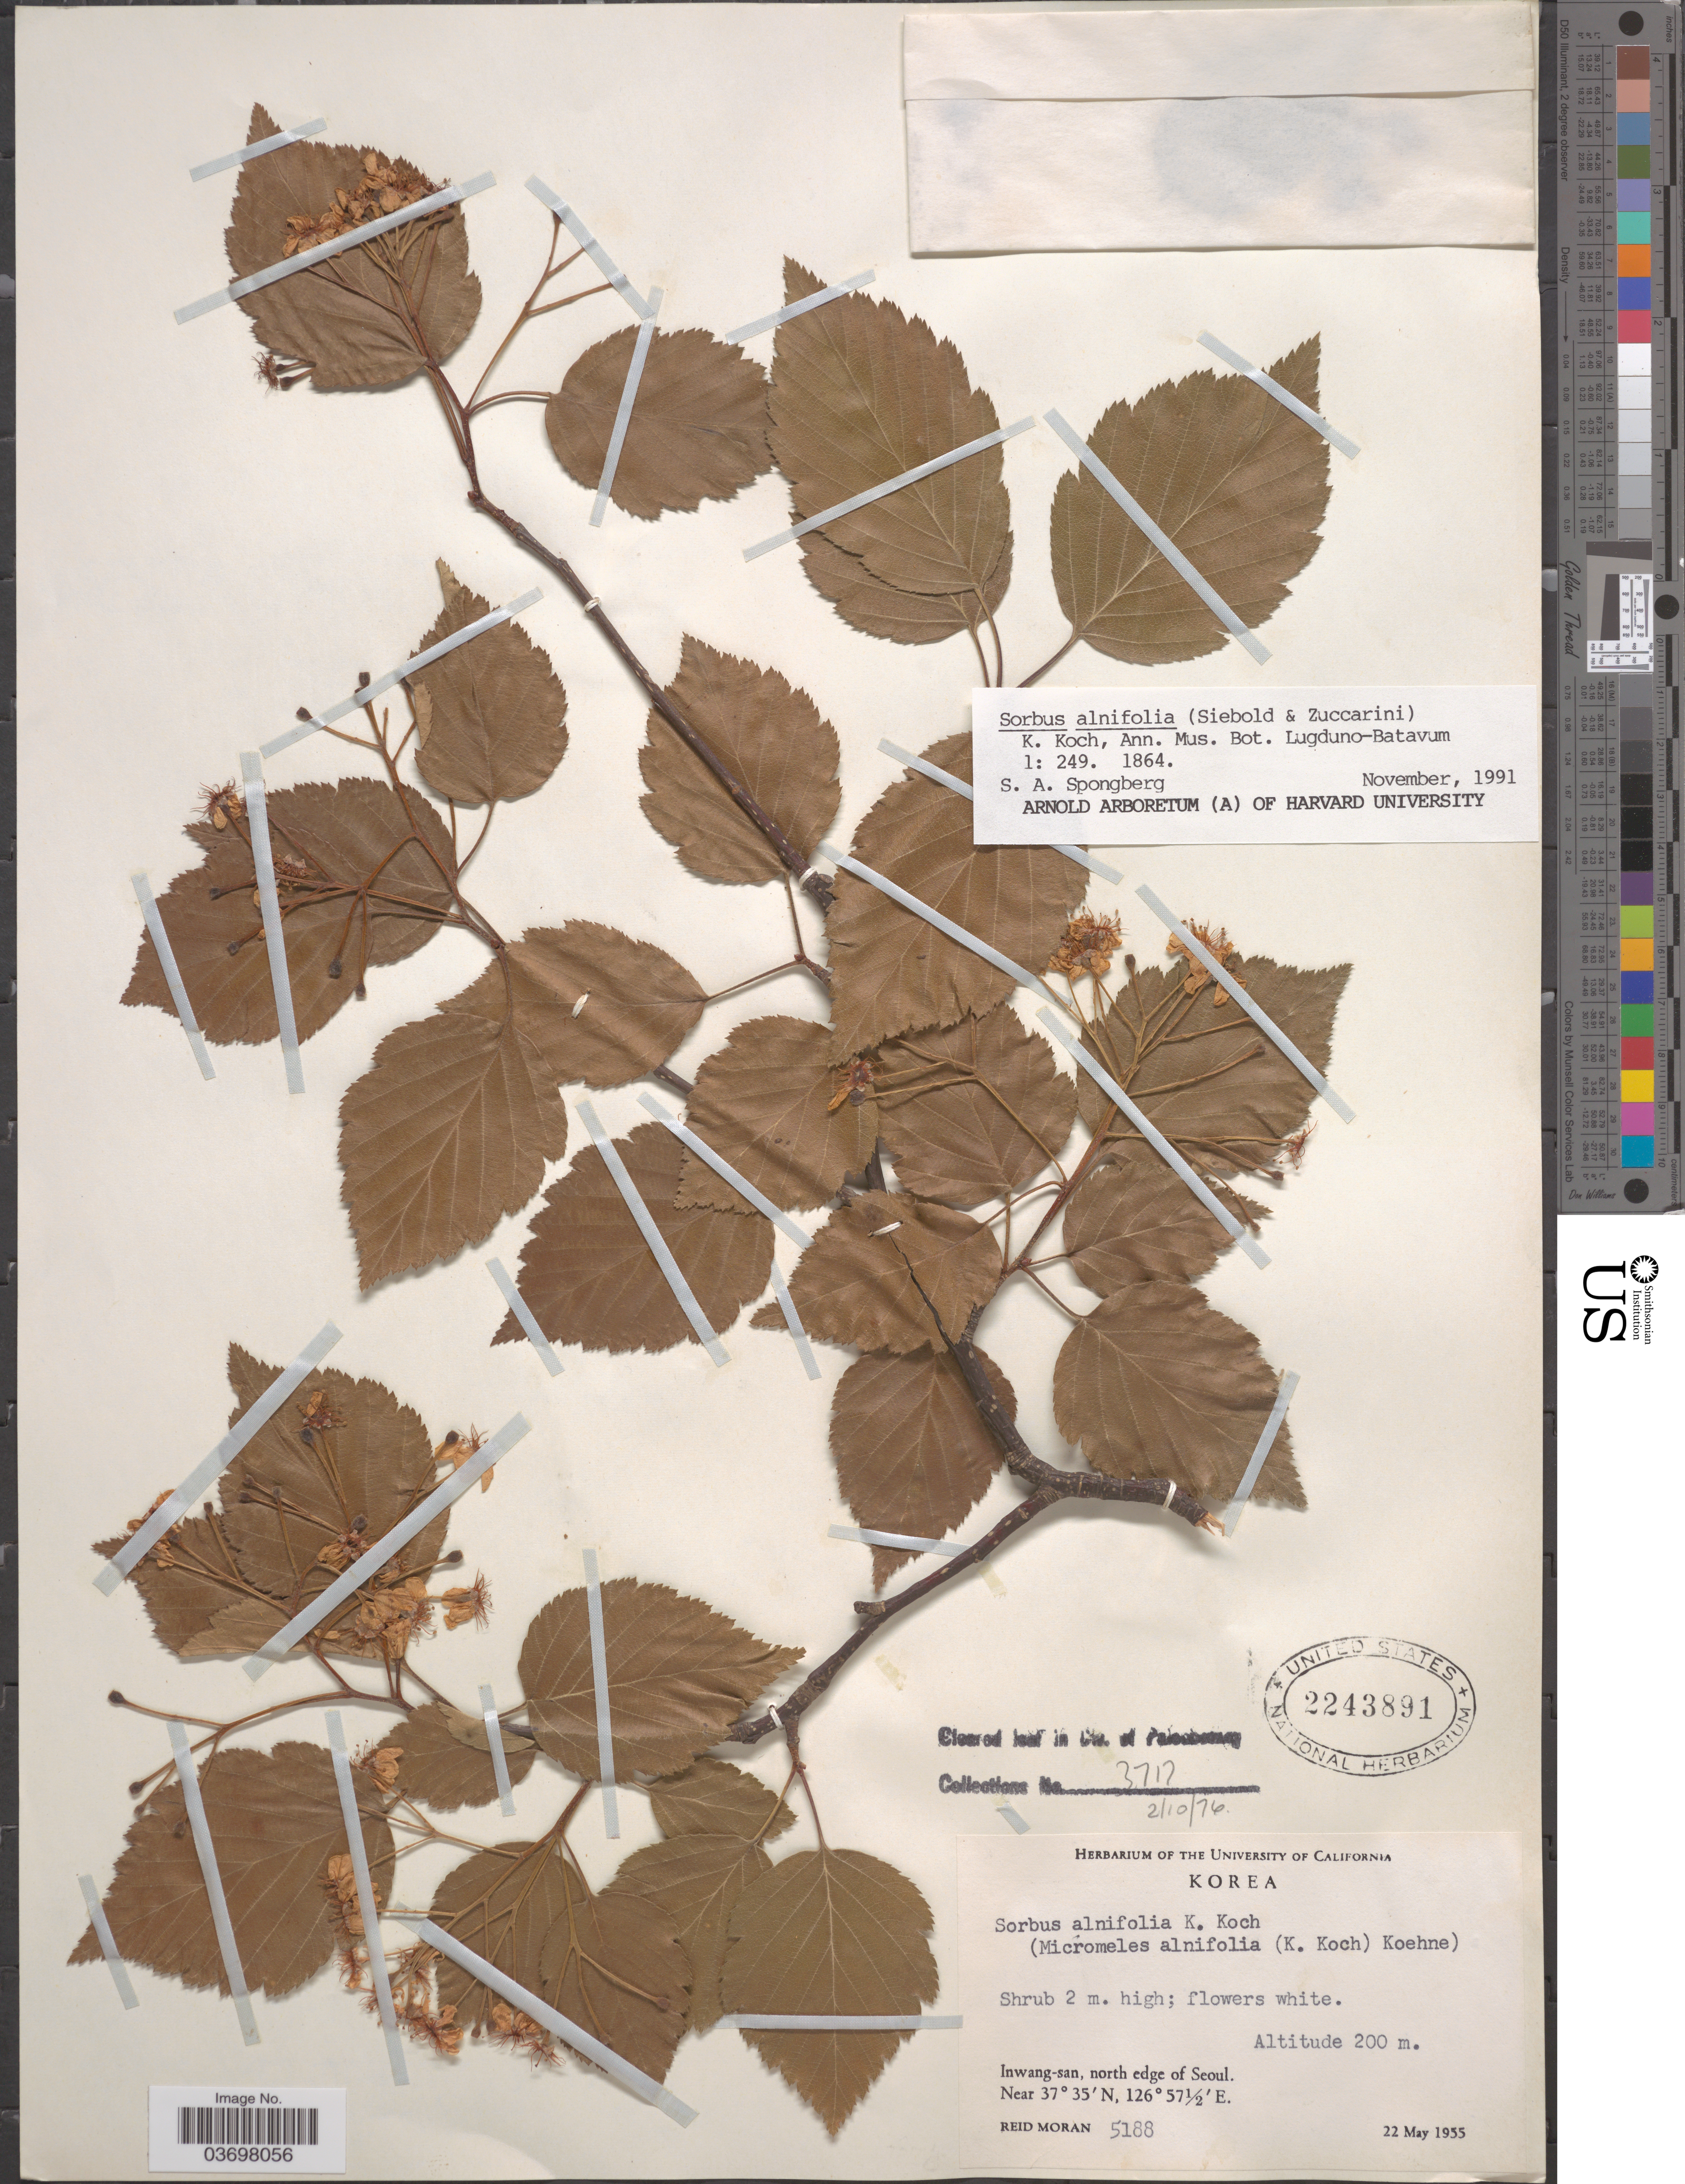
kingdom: Plantae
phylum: Tracheophyta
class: Magnoliopsida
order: Rosales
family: Rosaceae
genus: Sorbus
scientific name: Sorbus alnifolia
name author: (Siebold & Zucc.) K. Koch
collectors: R. V. Moran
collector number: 5188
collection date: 1955-05-22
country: South Korea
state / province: Seoul Special City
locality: Inwang-san, north edge of Seoul.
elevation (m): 200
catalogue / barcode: US 2243891